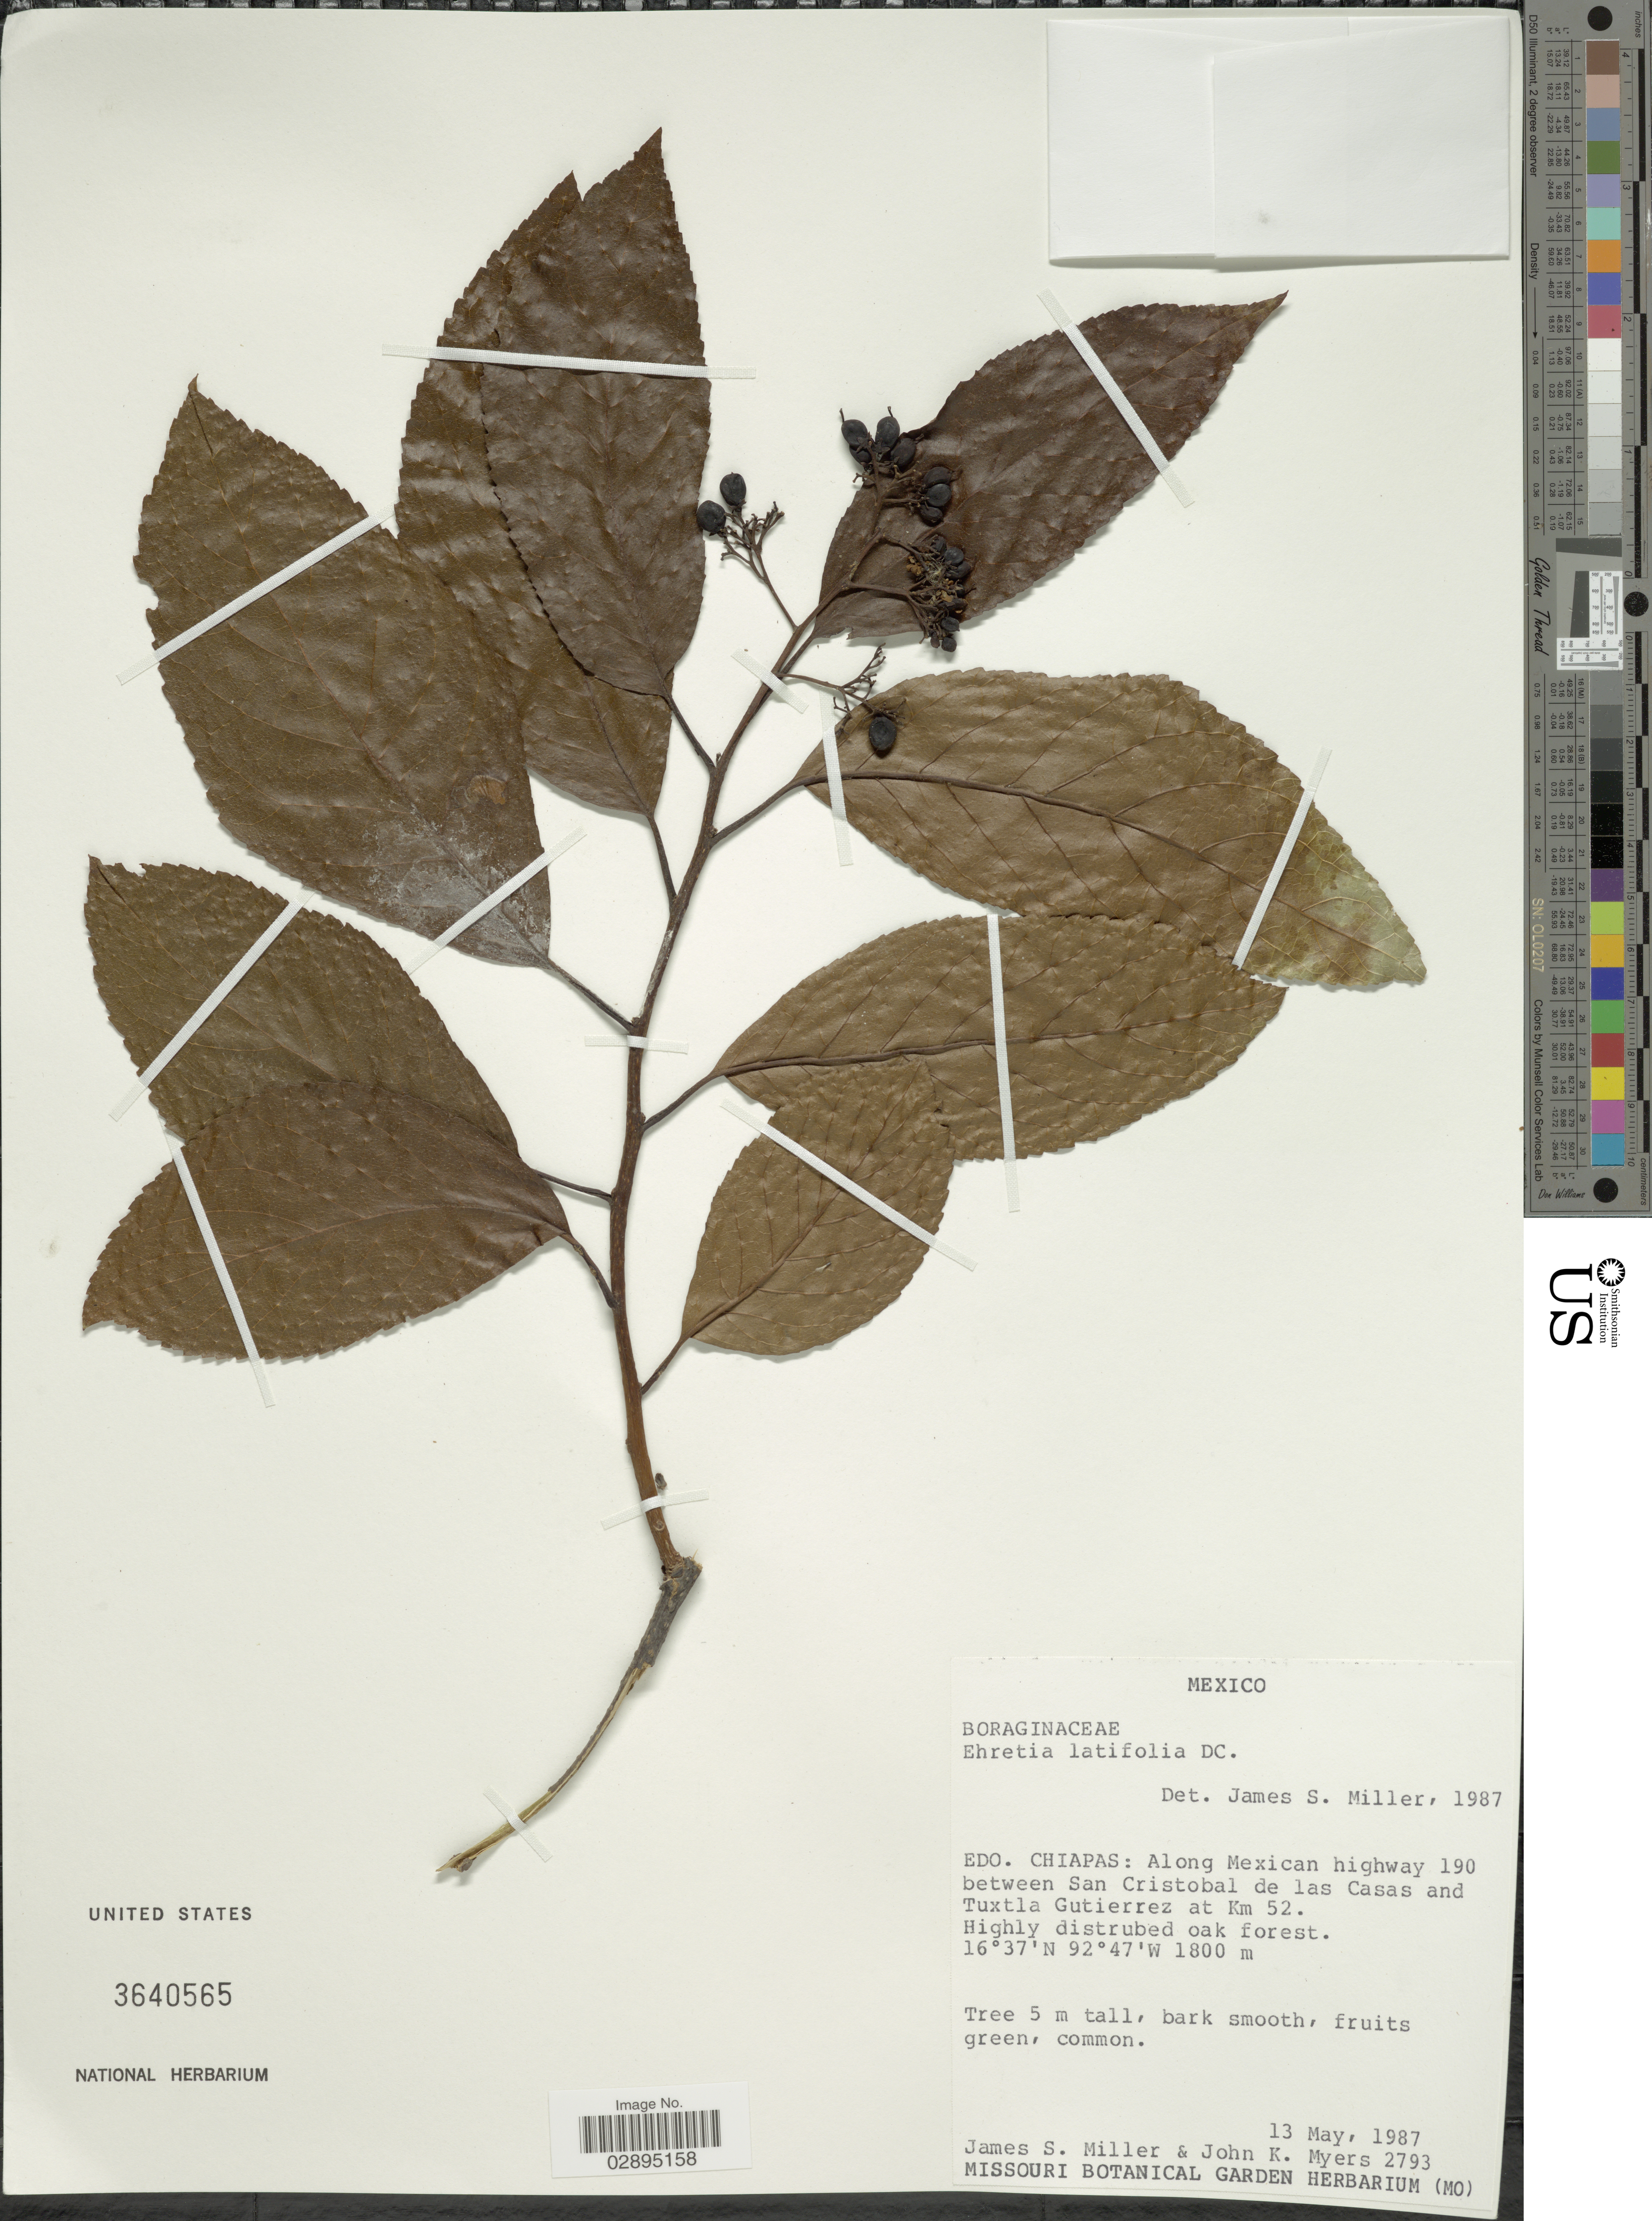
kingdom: Plantae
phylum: Tracheophyta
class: Magnoliopsida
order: Boraginales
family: Ehretiaceae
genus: Ehretia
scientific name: Ehretia latifolia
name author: DC.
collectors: J. S. Miller & J. Myers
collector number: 2793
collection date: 1987-05-13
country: Mexico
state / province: Chiapas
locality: Edo. Chiapas: Along Mexican highway 190 between San Cristobal de las Casas and Tuxtla Gutierrez at Km 52.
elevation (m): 1800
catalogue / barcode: US 3640565